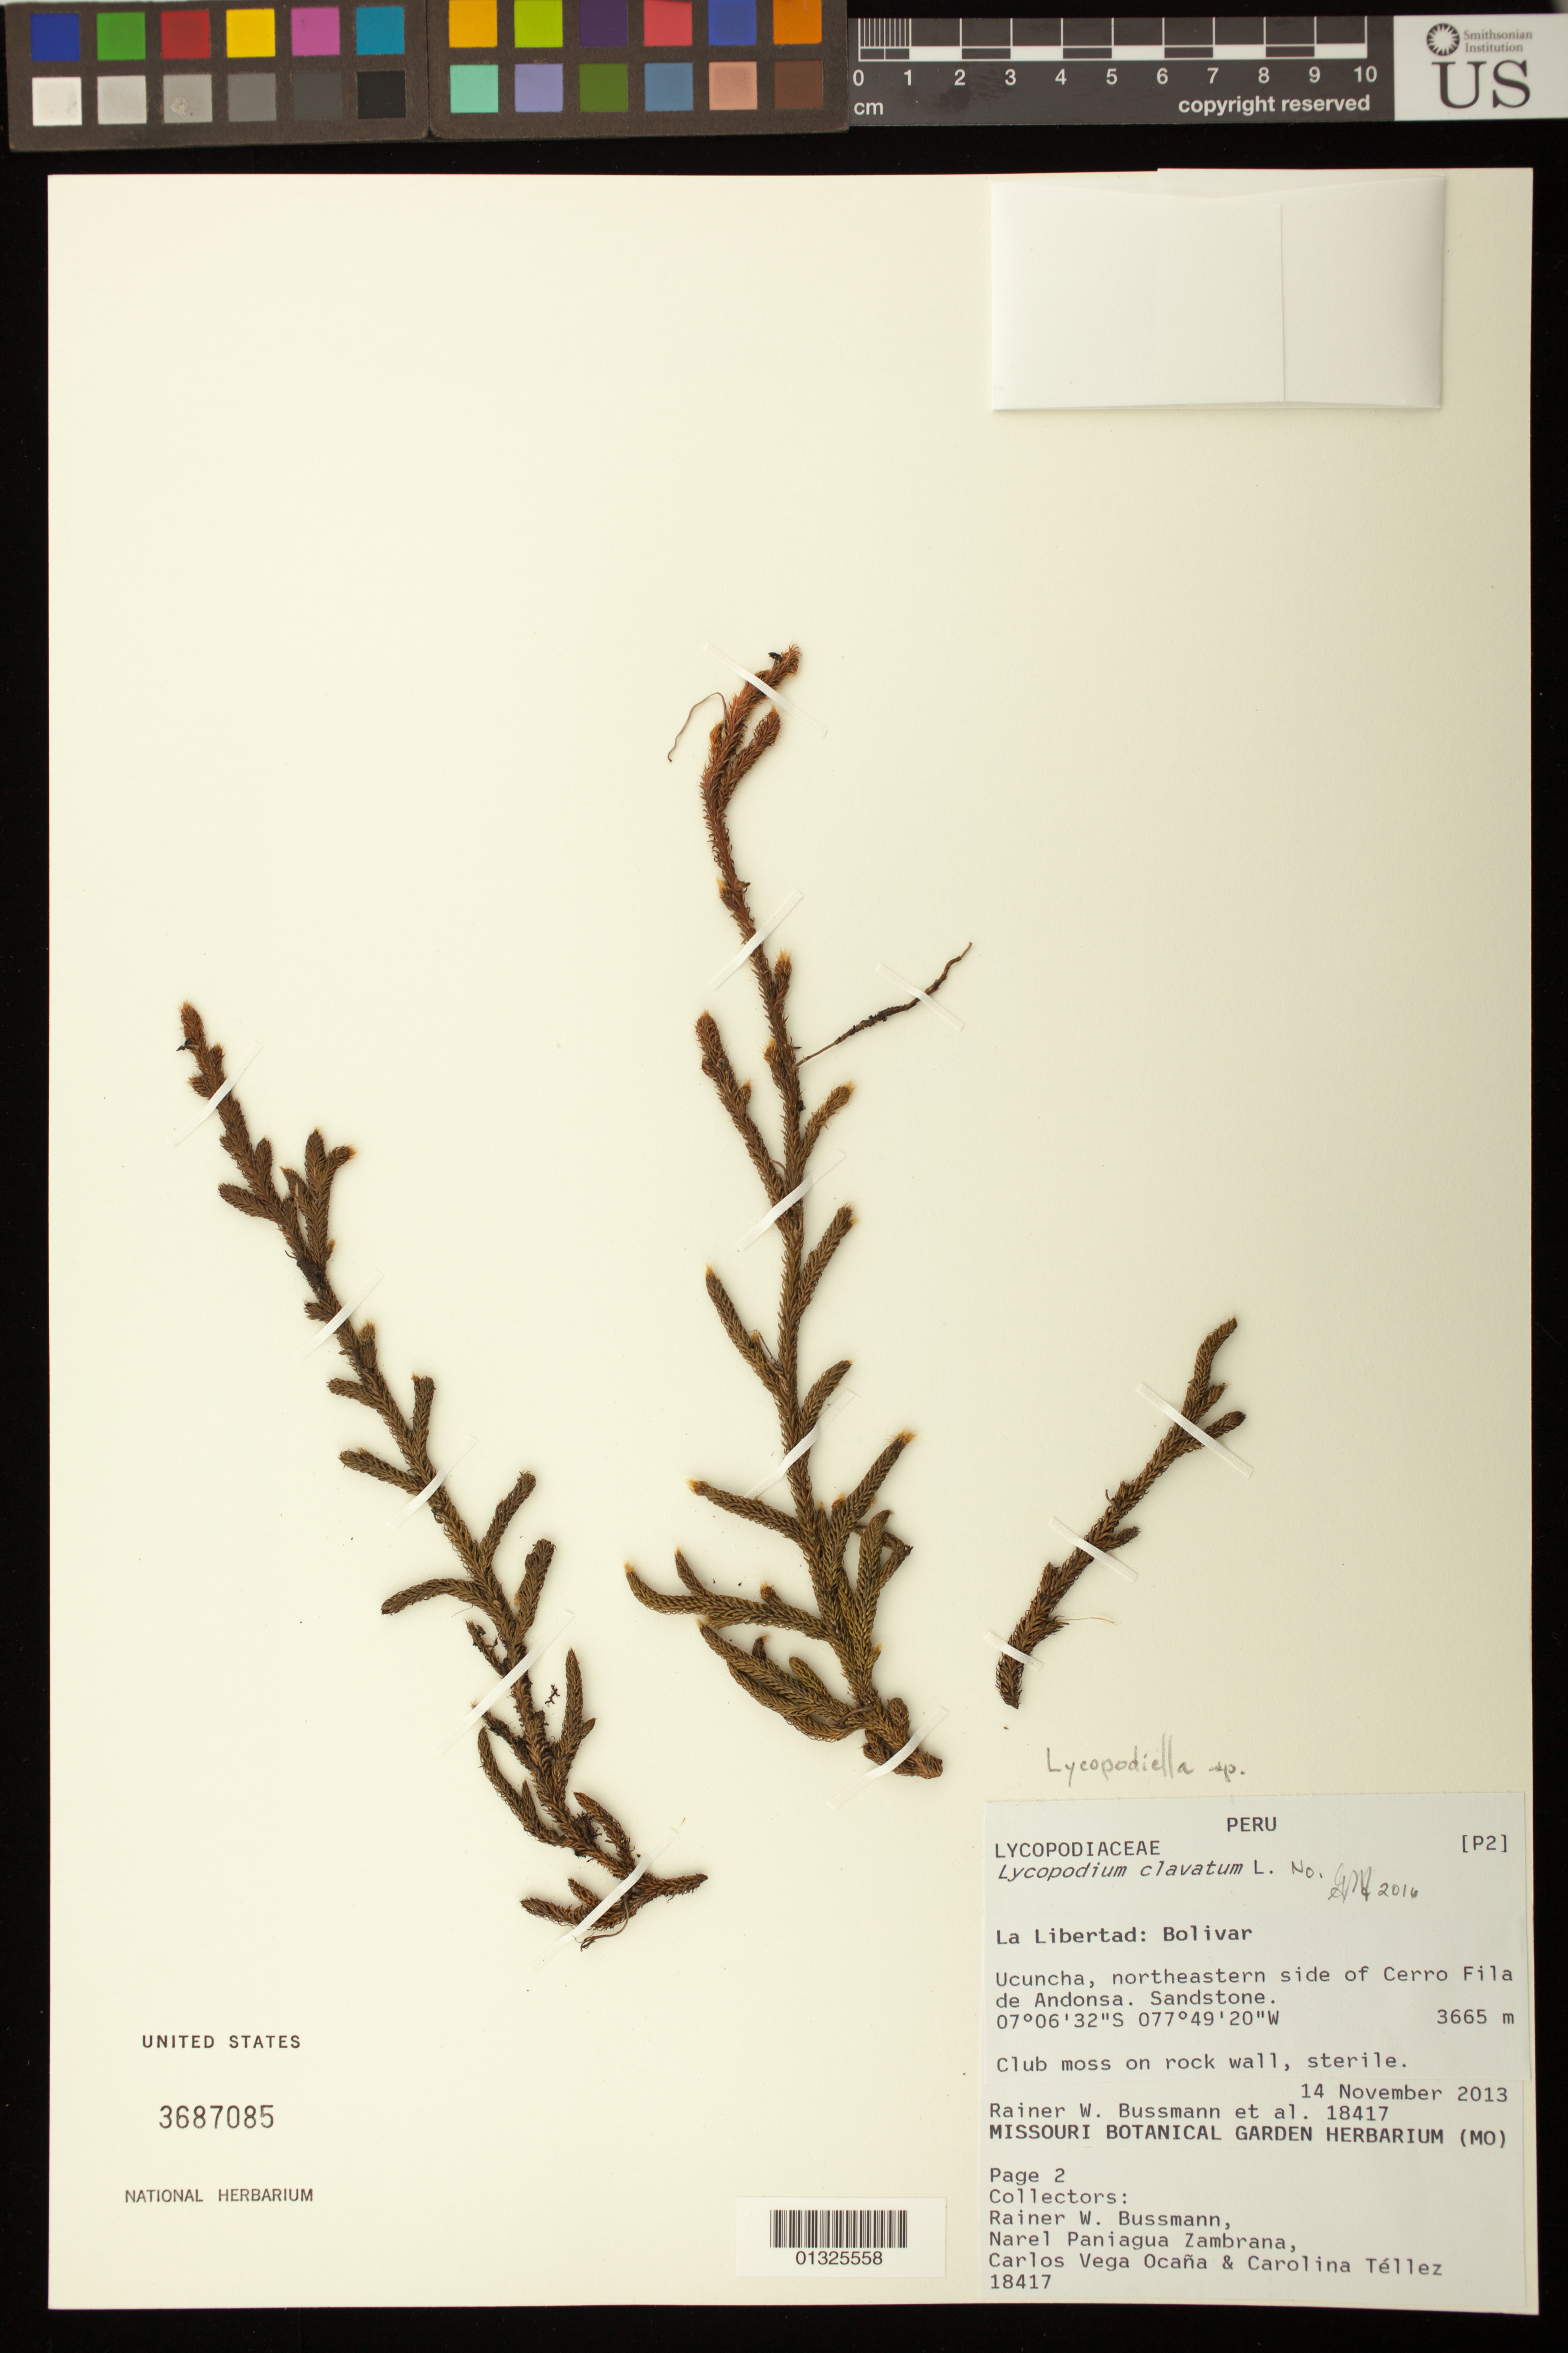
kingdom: Plantae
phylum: Tracheophyta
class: Lycopodiopsida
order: Lycopodiales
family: Lycopodiaceae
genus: Lycopodiella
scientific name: Lycopodiella sp.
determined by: McKee, G., (BOT), Smithsonian Institution - National Museum of Natural History (UNITED STATES)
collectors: R. W. Bussmann, N. Paniagua Zambrana, C. Vega Ocaña & C. Tellez-A.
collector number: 18417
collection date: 2013-11-14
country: Peru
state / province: La Libertad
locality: Bolivar, Ucuncha, northeastern side of Cerro Fila de Andonsa.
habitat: Sandstone.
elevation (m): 3665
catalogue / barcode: US 3687085